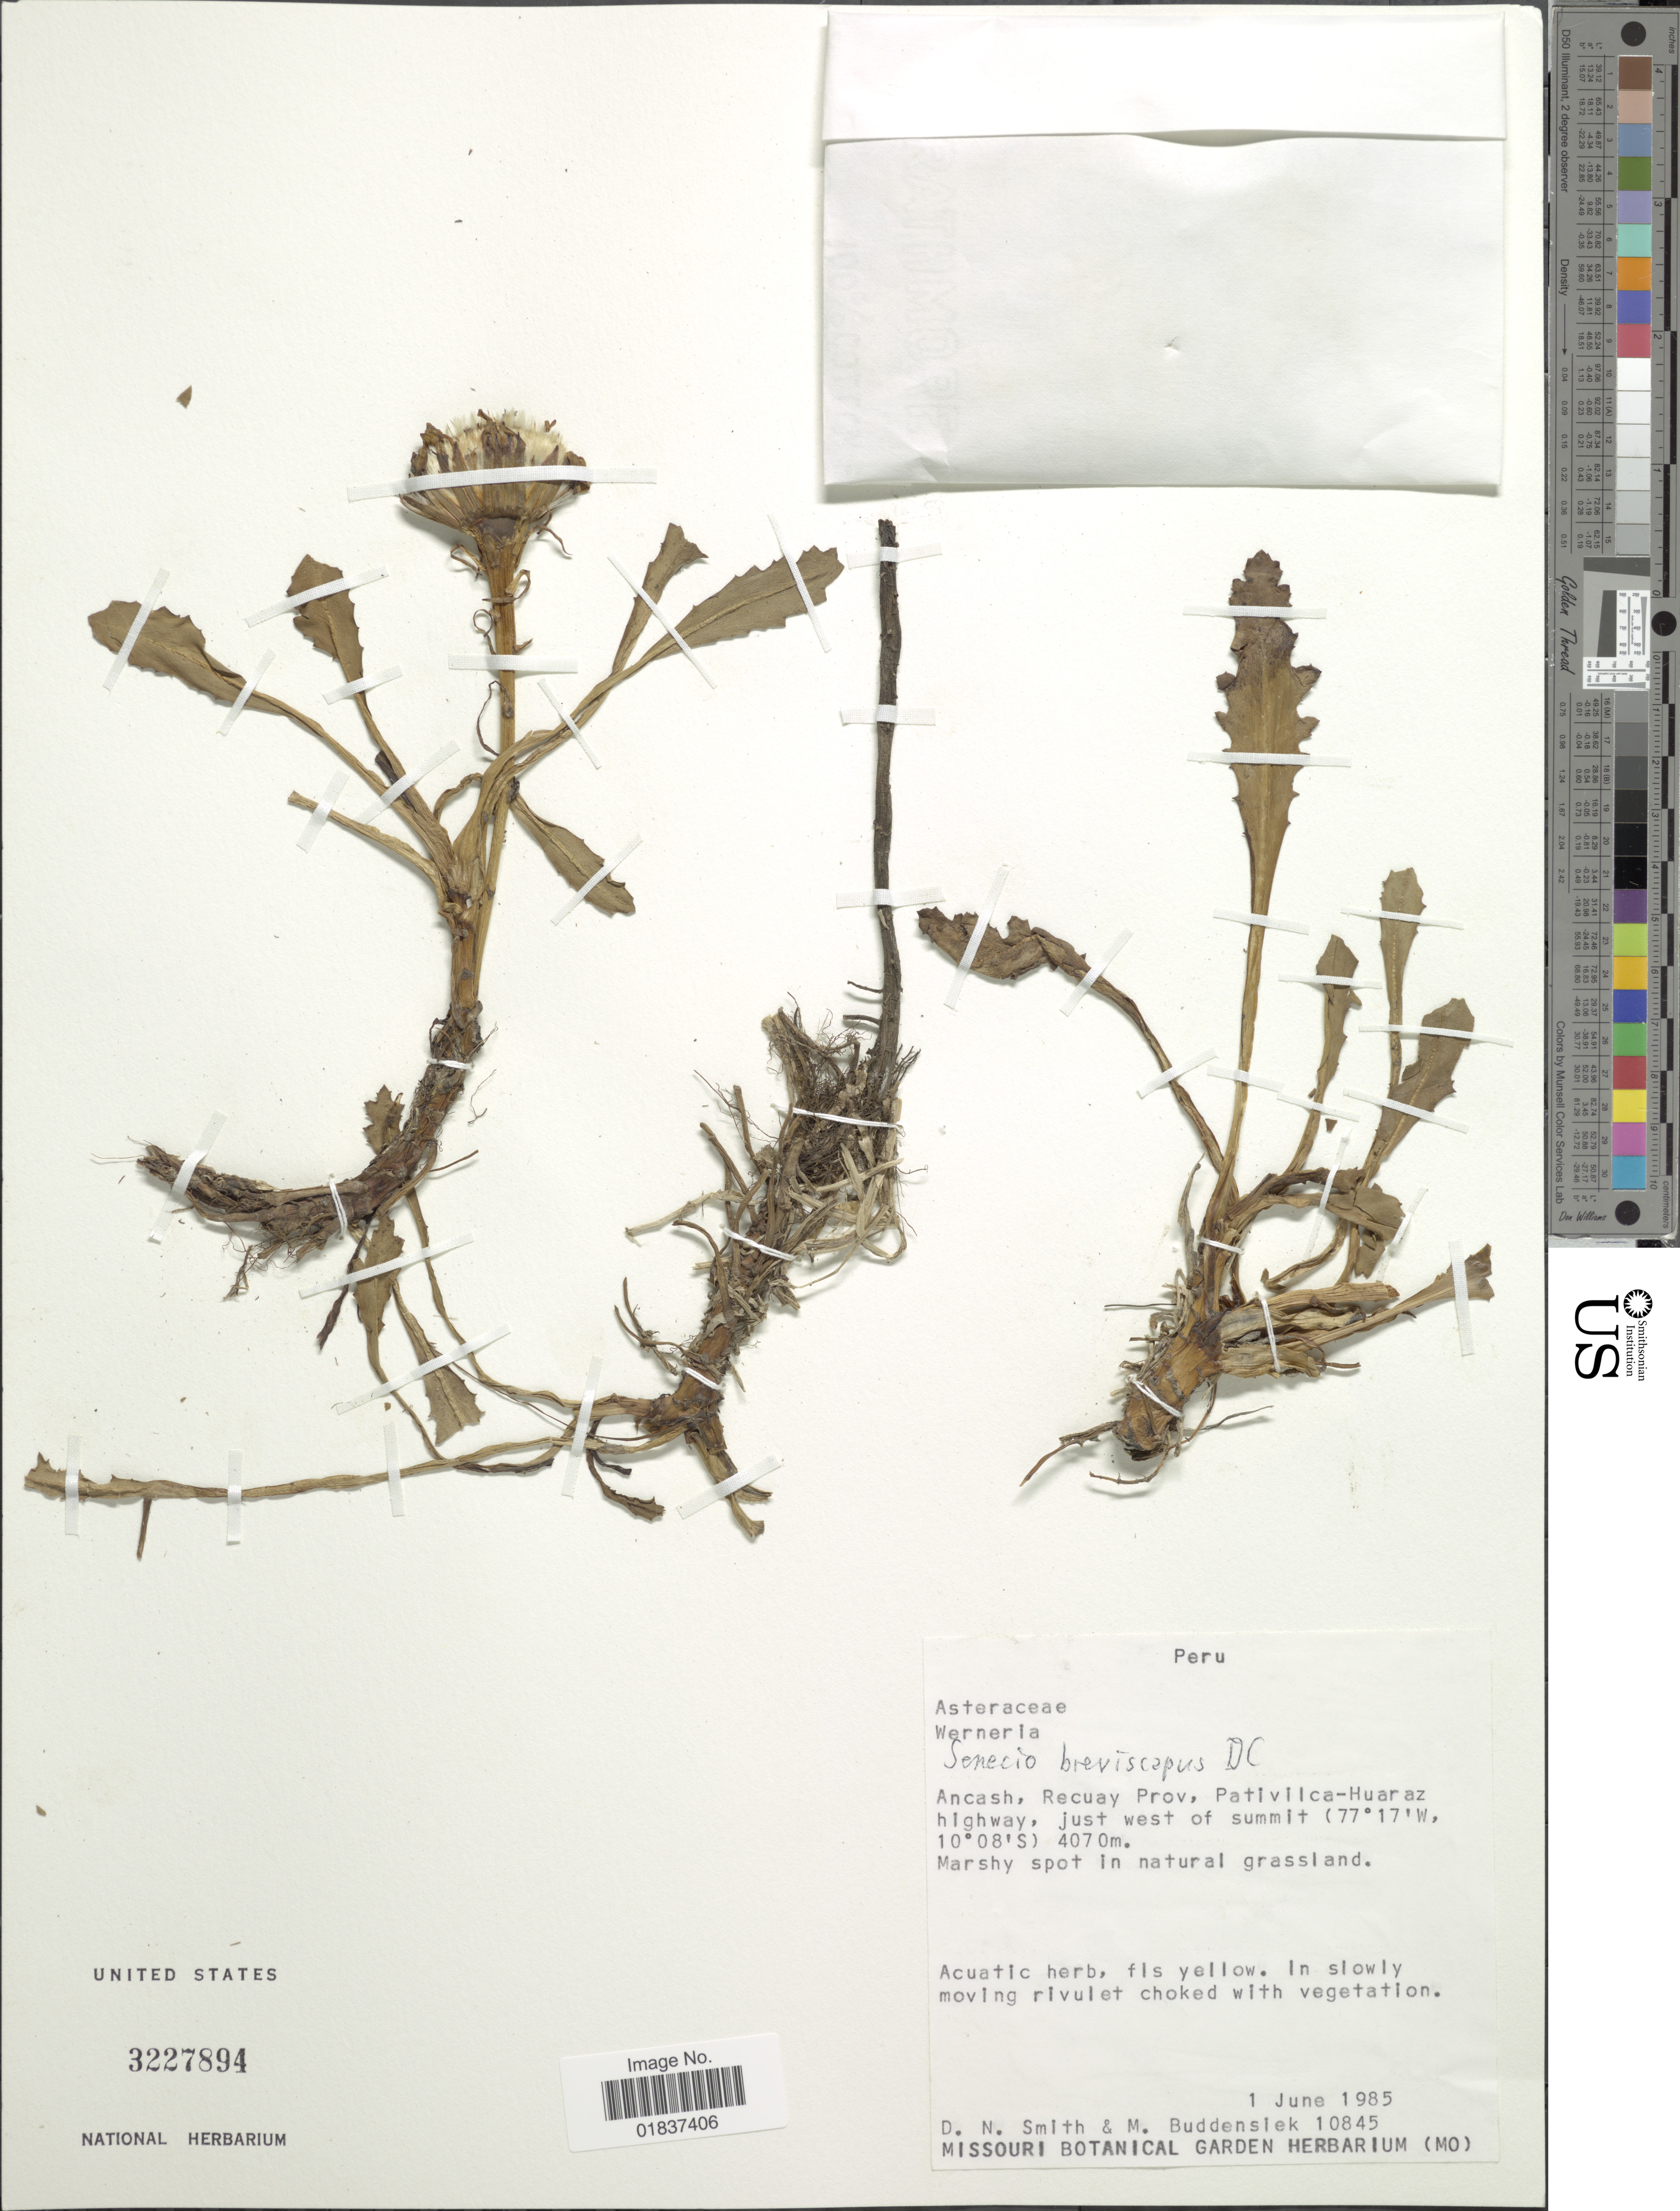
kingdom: Plantae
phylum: Tracheophyta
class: Magnoliopsida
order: Asterales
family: Asteraceae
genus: Senecio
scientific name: Senecio breviscapus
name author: DC.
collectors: D. Smith & M. Buddensiek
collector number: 10845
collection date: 1985-06-01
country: Peru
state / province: Ancash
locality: Ancash, Recuay Prov, Pativilca-Huaraz highway, just west of summit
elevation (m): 4070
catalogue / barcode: US 3227894